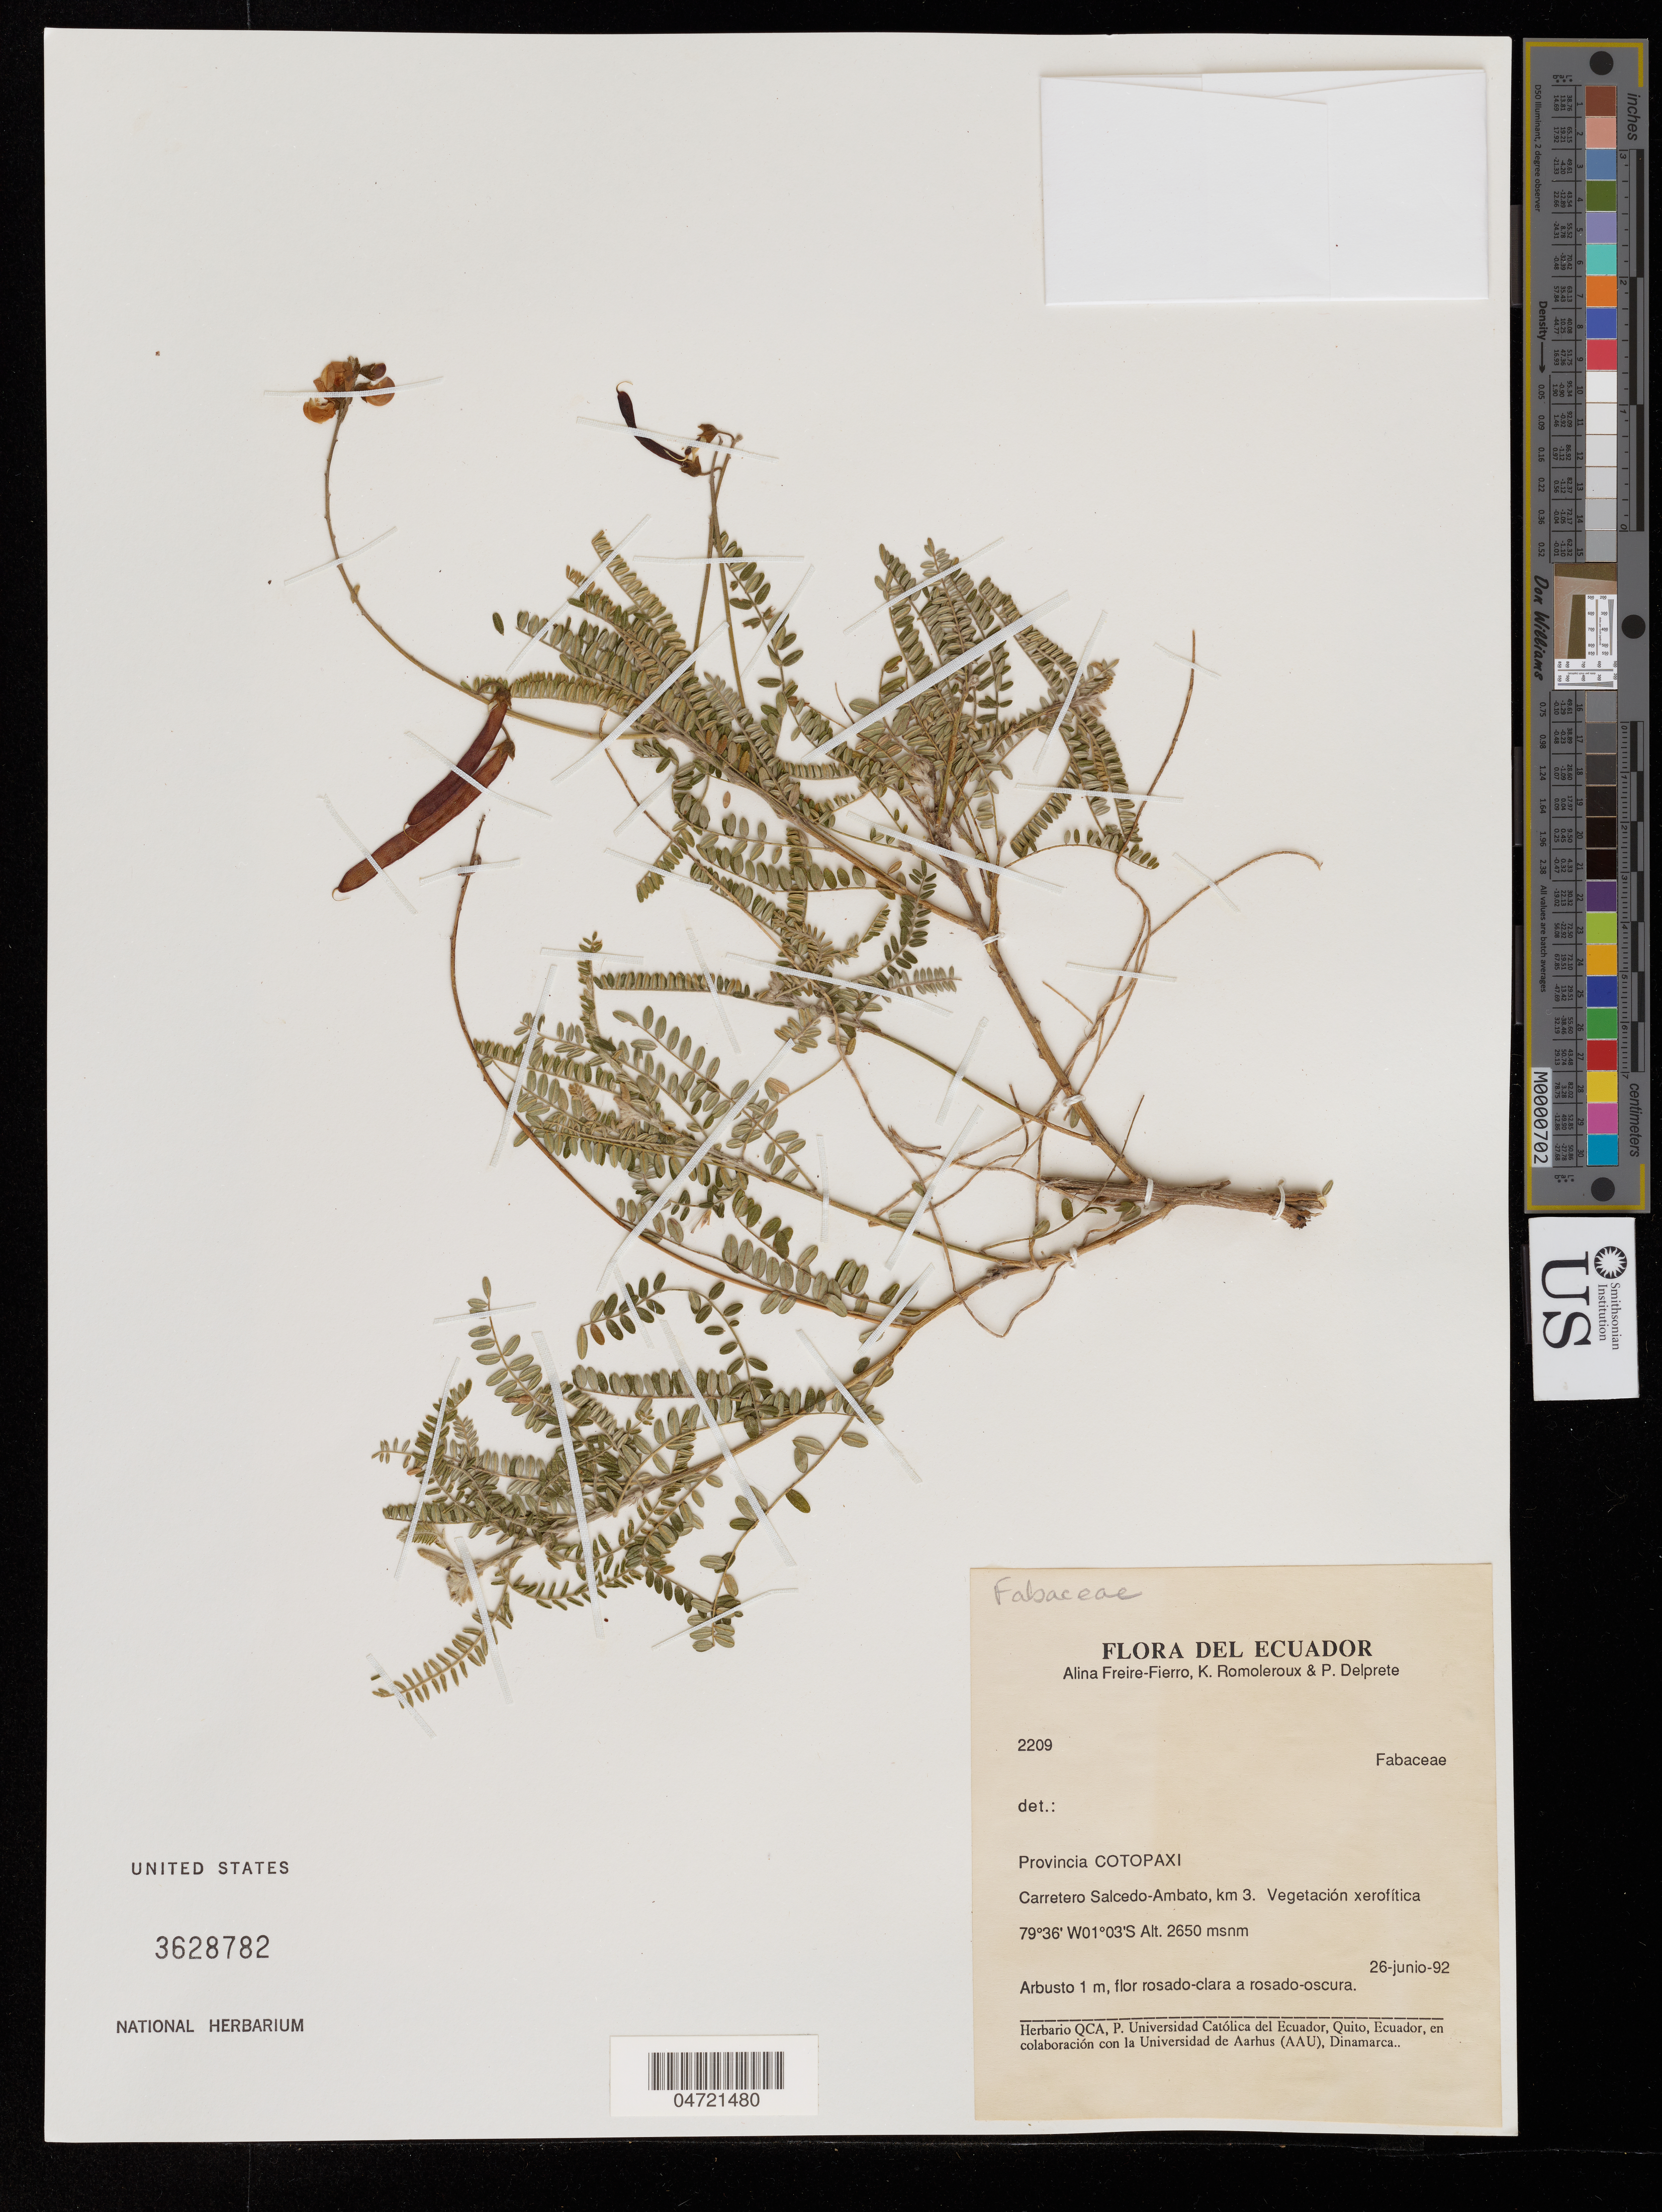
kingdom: Plantae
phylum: Tracheophyta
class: Magnoliopsida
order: Fabales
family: Fabaceae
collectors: A. Freire-Fierro, K. Romoleroux & P. G. Delprete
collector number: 2209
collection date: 1992-06-26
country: Ecuador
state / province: Cotopaxi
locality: Carretero Salcedo-Ambato, km 3.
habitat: Vegetacion xerofitica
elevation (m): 2650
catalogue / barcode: US 3628782